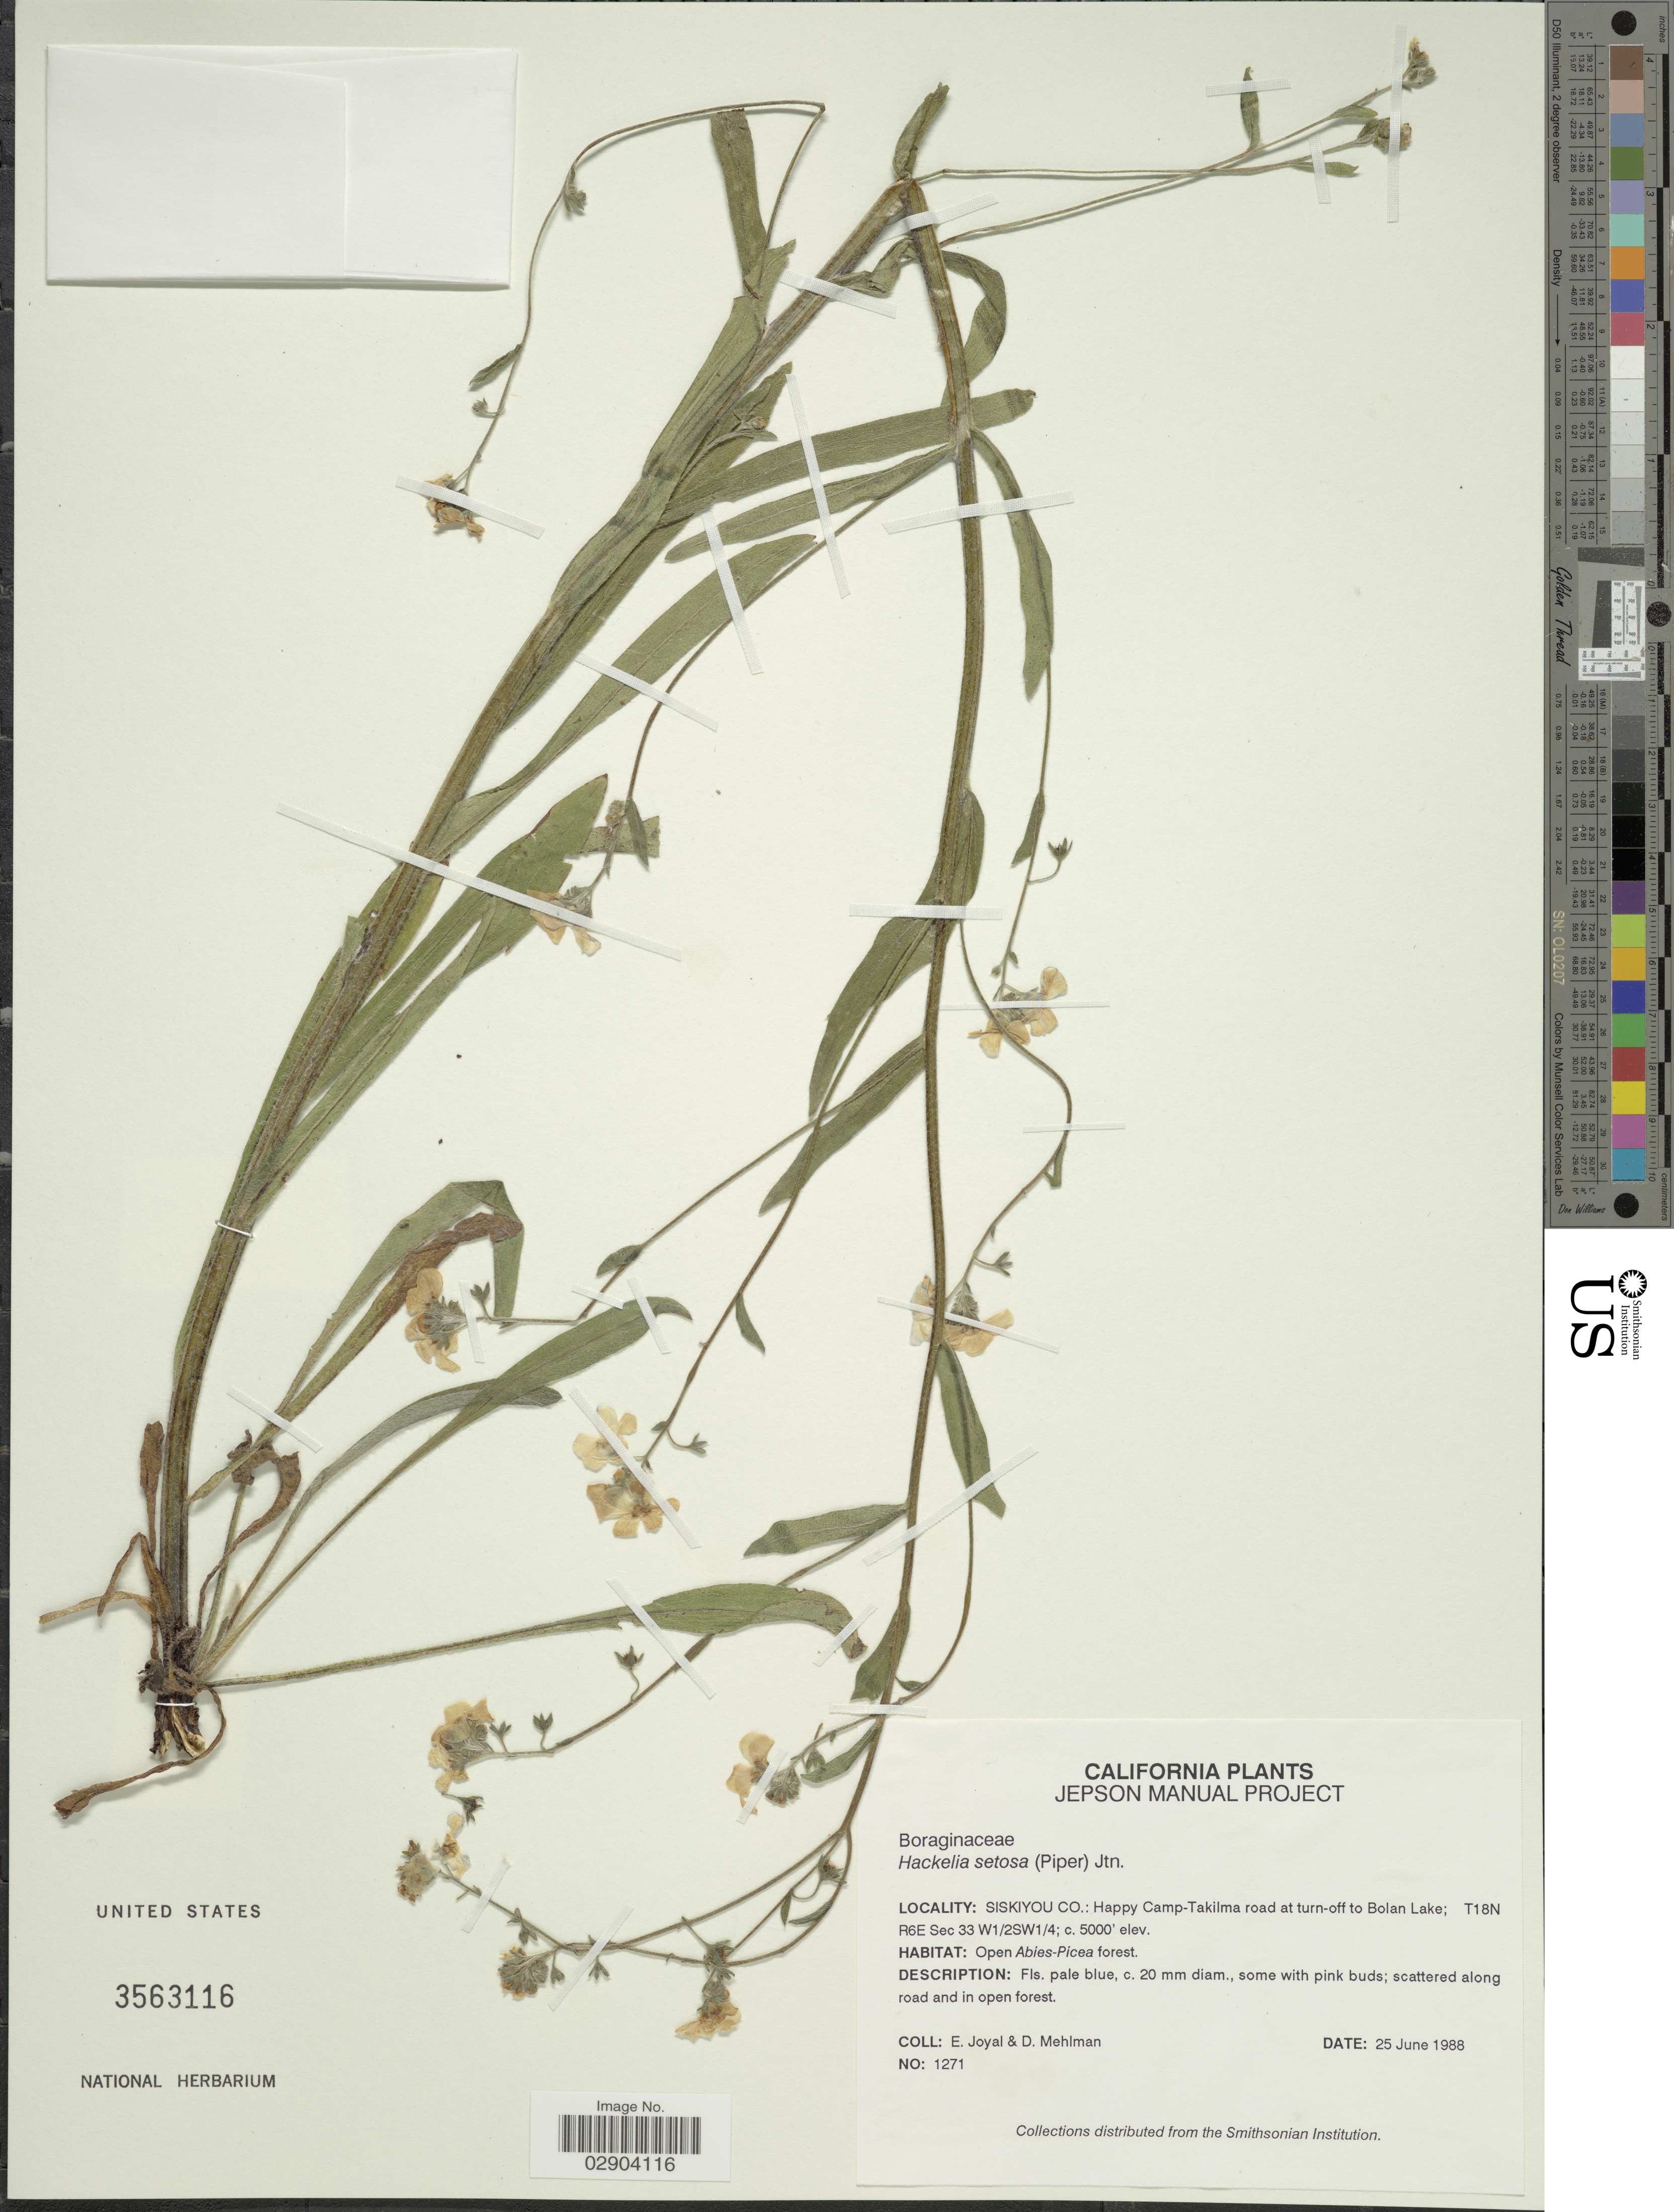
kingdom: Plantae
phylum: Tracheophyta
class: Magnoliopsida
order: Boraginales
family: Boraginaceae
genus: Hackelia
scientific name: Hackelia setosa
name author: I.M. Johnst.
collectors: E. Joyal & D. Mehlman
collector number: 1271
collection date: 1988-06-25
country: United States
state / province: California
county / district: Siskiyou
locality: Siskiyou Co.: Happy Camp-Takilma road at turn-off to Bolan Lake. T18N R6E Sec 33 W1/2SW1/4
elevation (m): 1524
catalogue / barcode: US 3563116